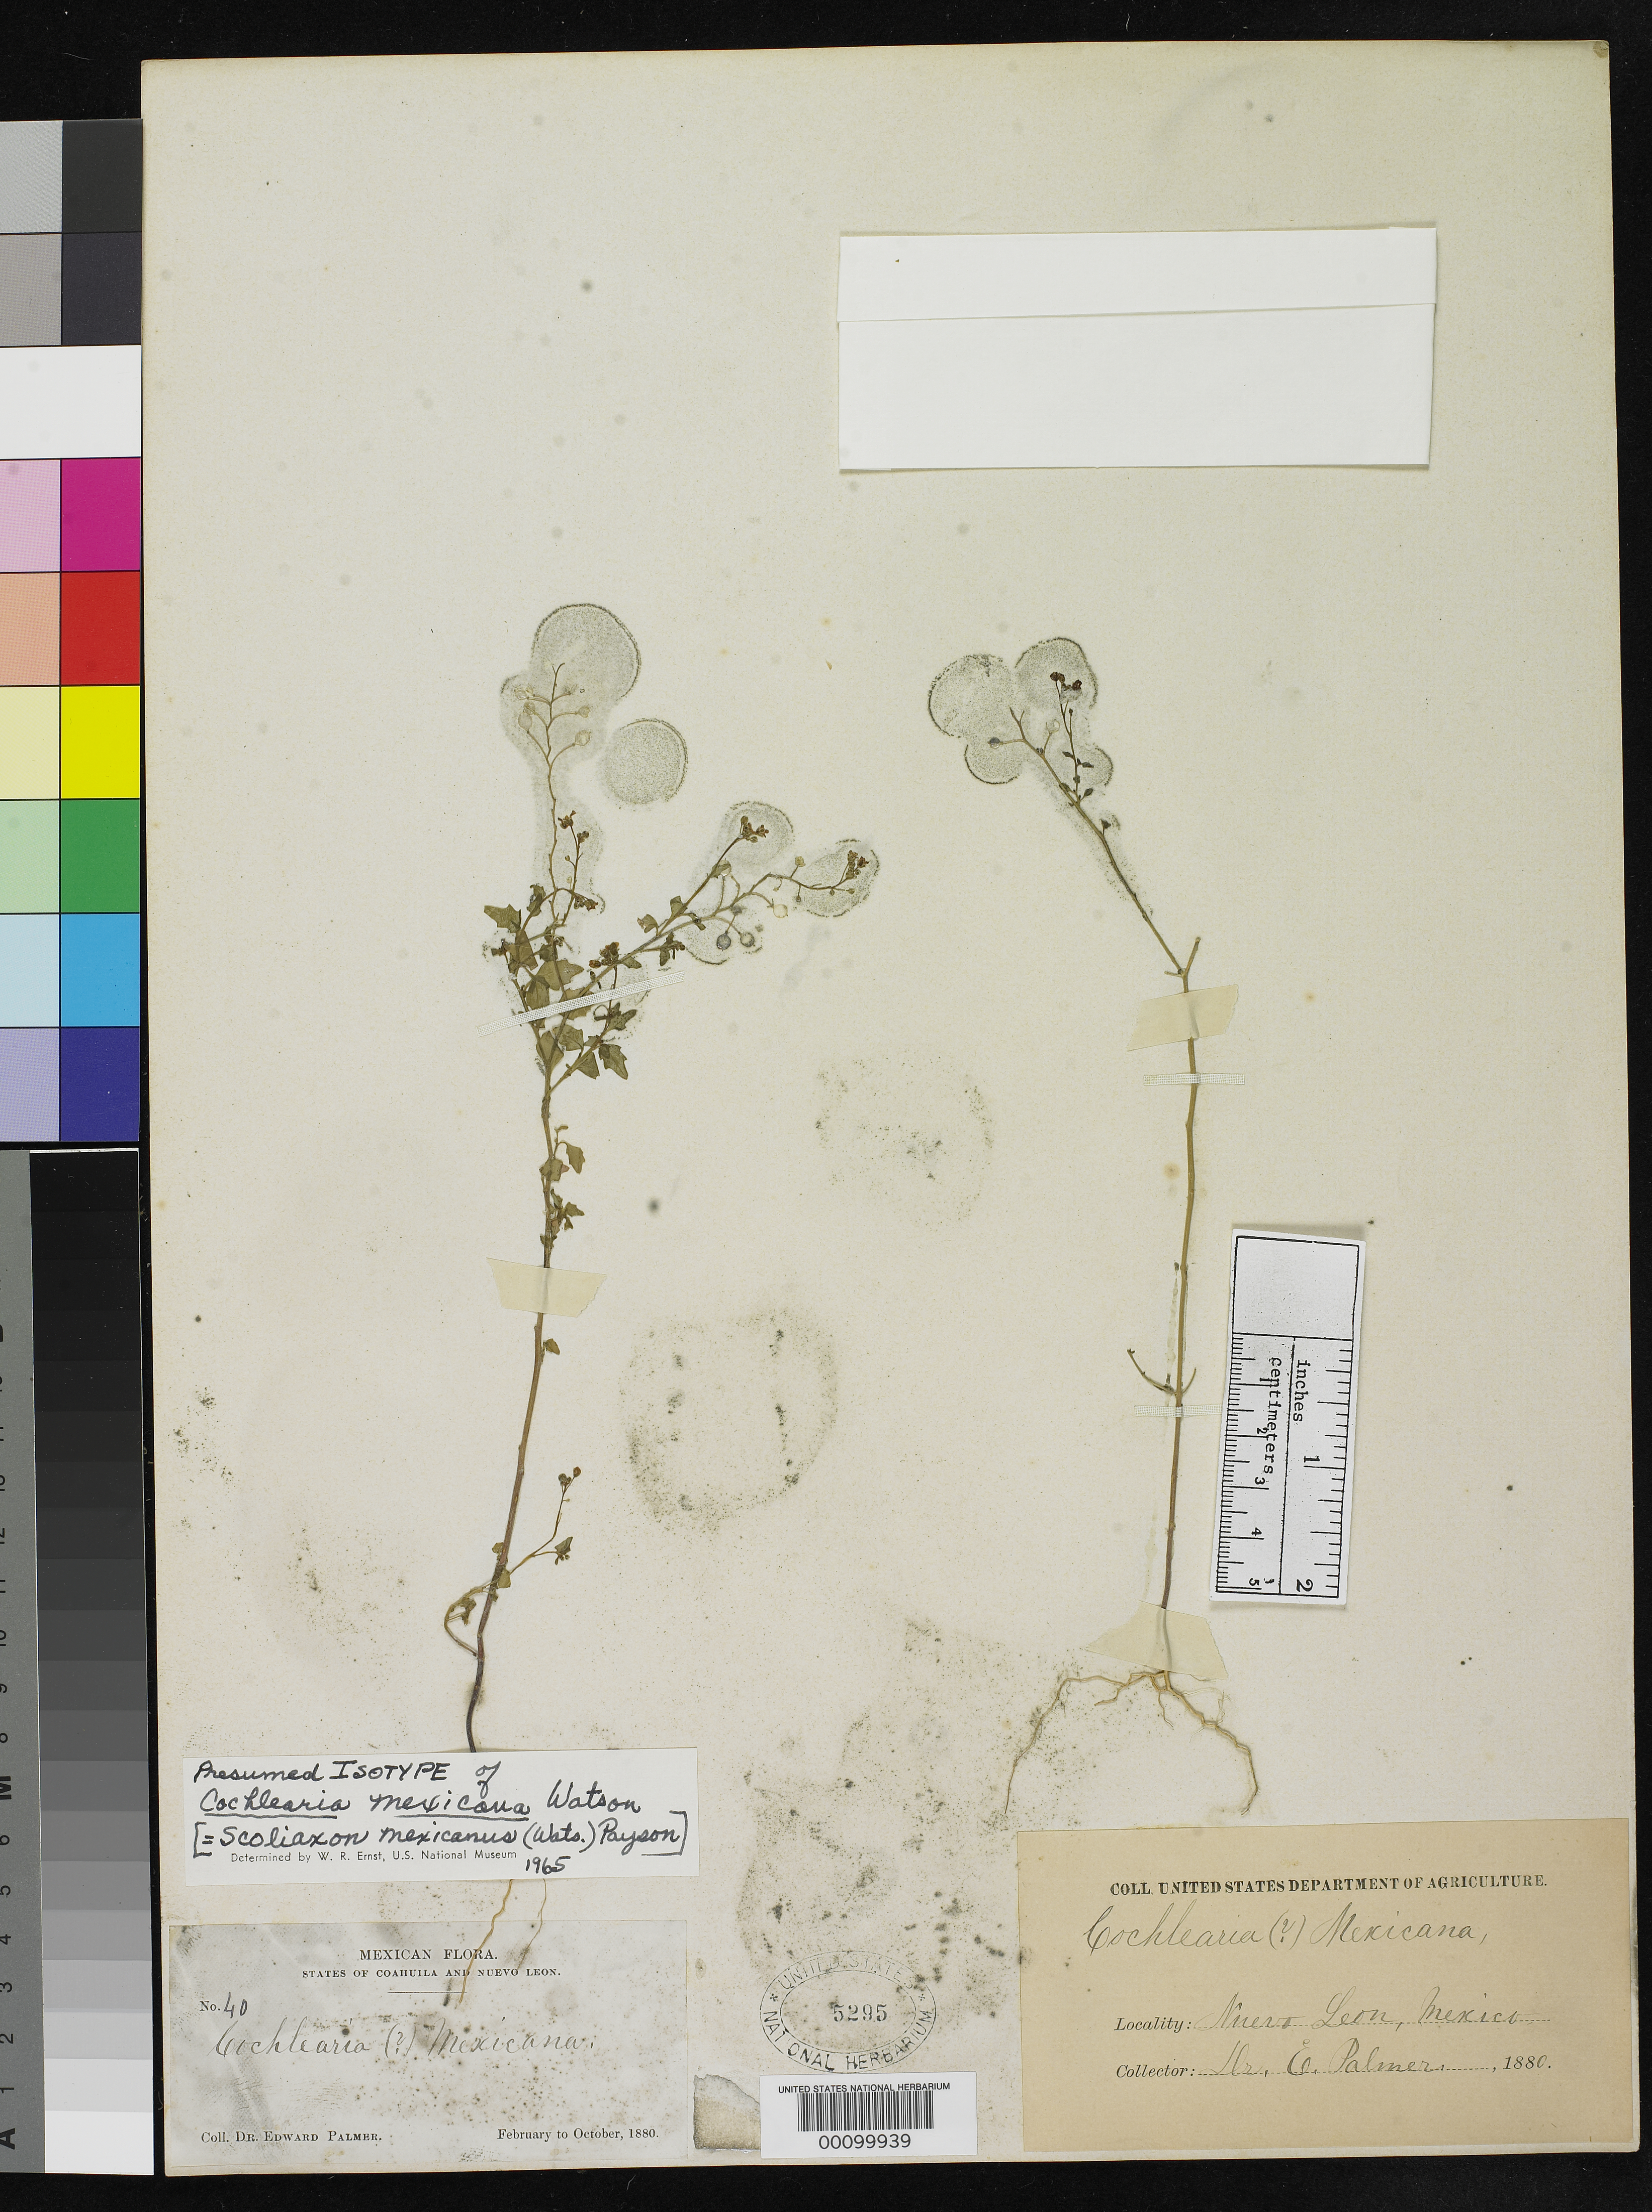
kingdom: Plantae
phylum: Tracheophyta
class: Magnoliopsida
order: Brassicales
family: Brassicaceae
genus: Cochlearia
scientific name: Cochlearia mexicana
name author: S. Watson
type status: Isotype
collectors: E. Palmer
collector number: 40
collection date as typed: Feb 1880 to -- Oct 1880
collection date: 1880-02/1880-10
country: Mexico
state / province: Nuevo León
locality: Nuevo Leon, Mexico. [Protologue: Monterey]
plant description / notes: Annotated as "presumed isotype" by Ernst (1965).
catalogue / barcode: US 5295